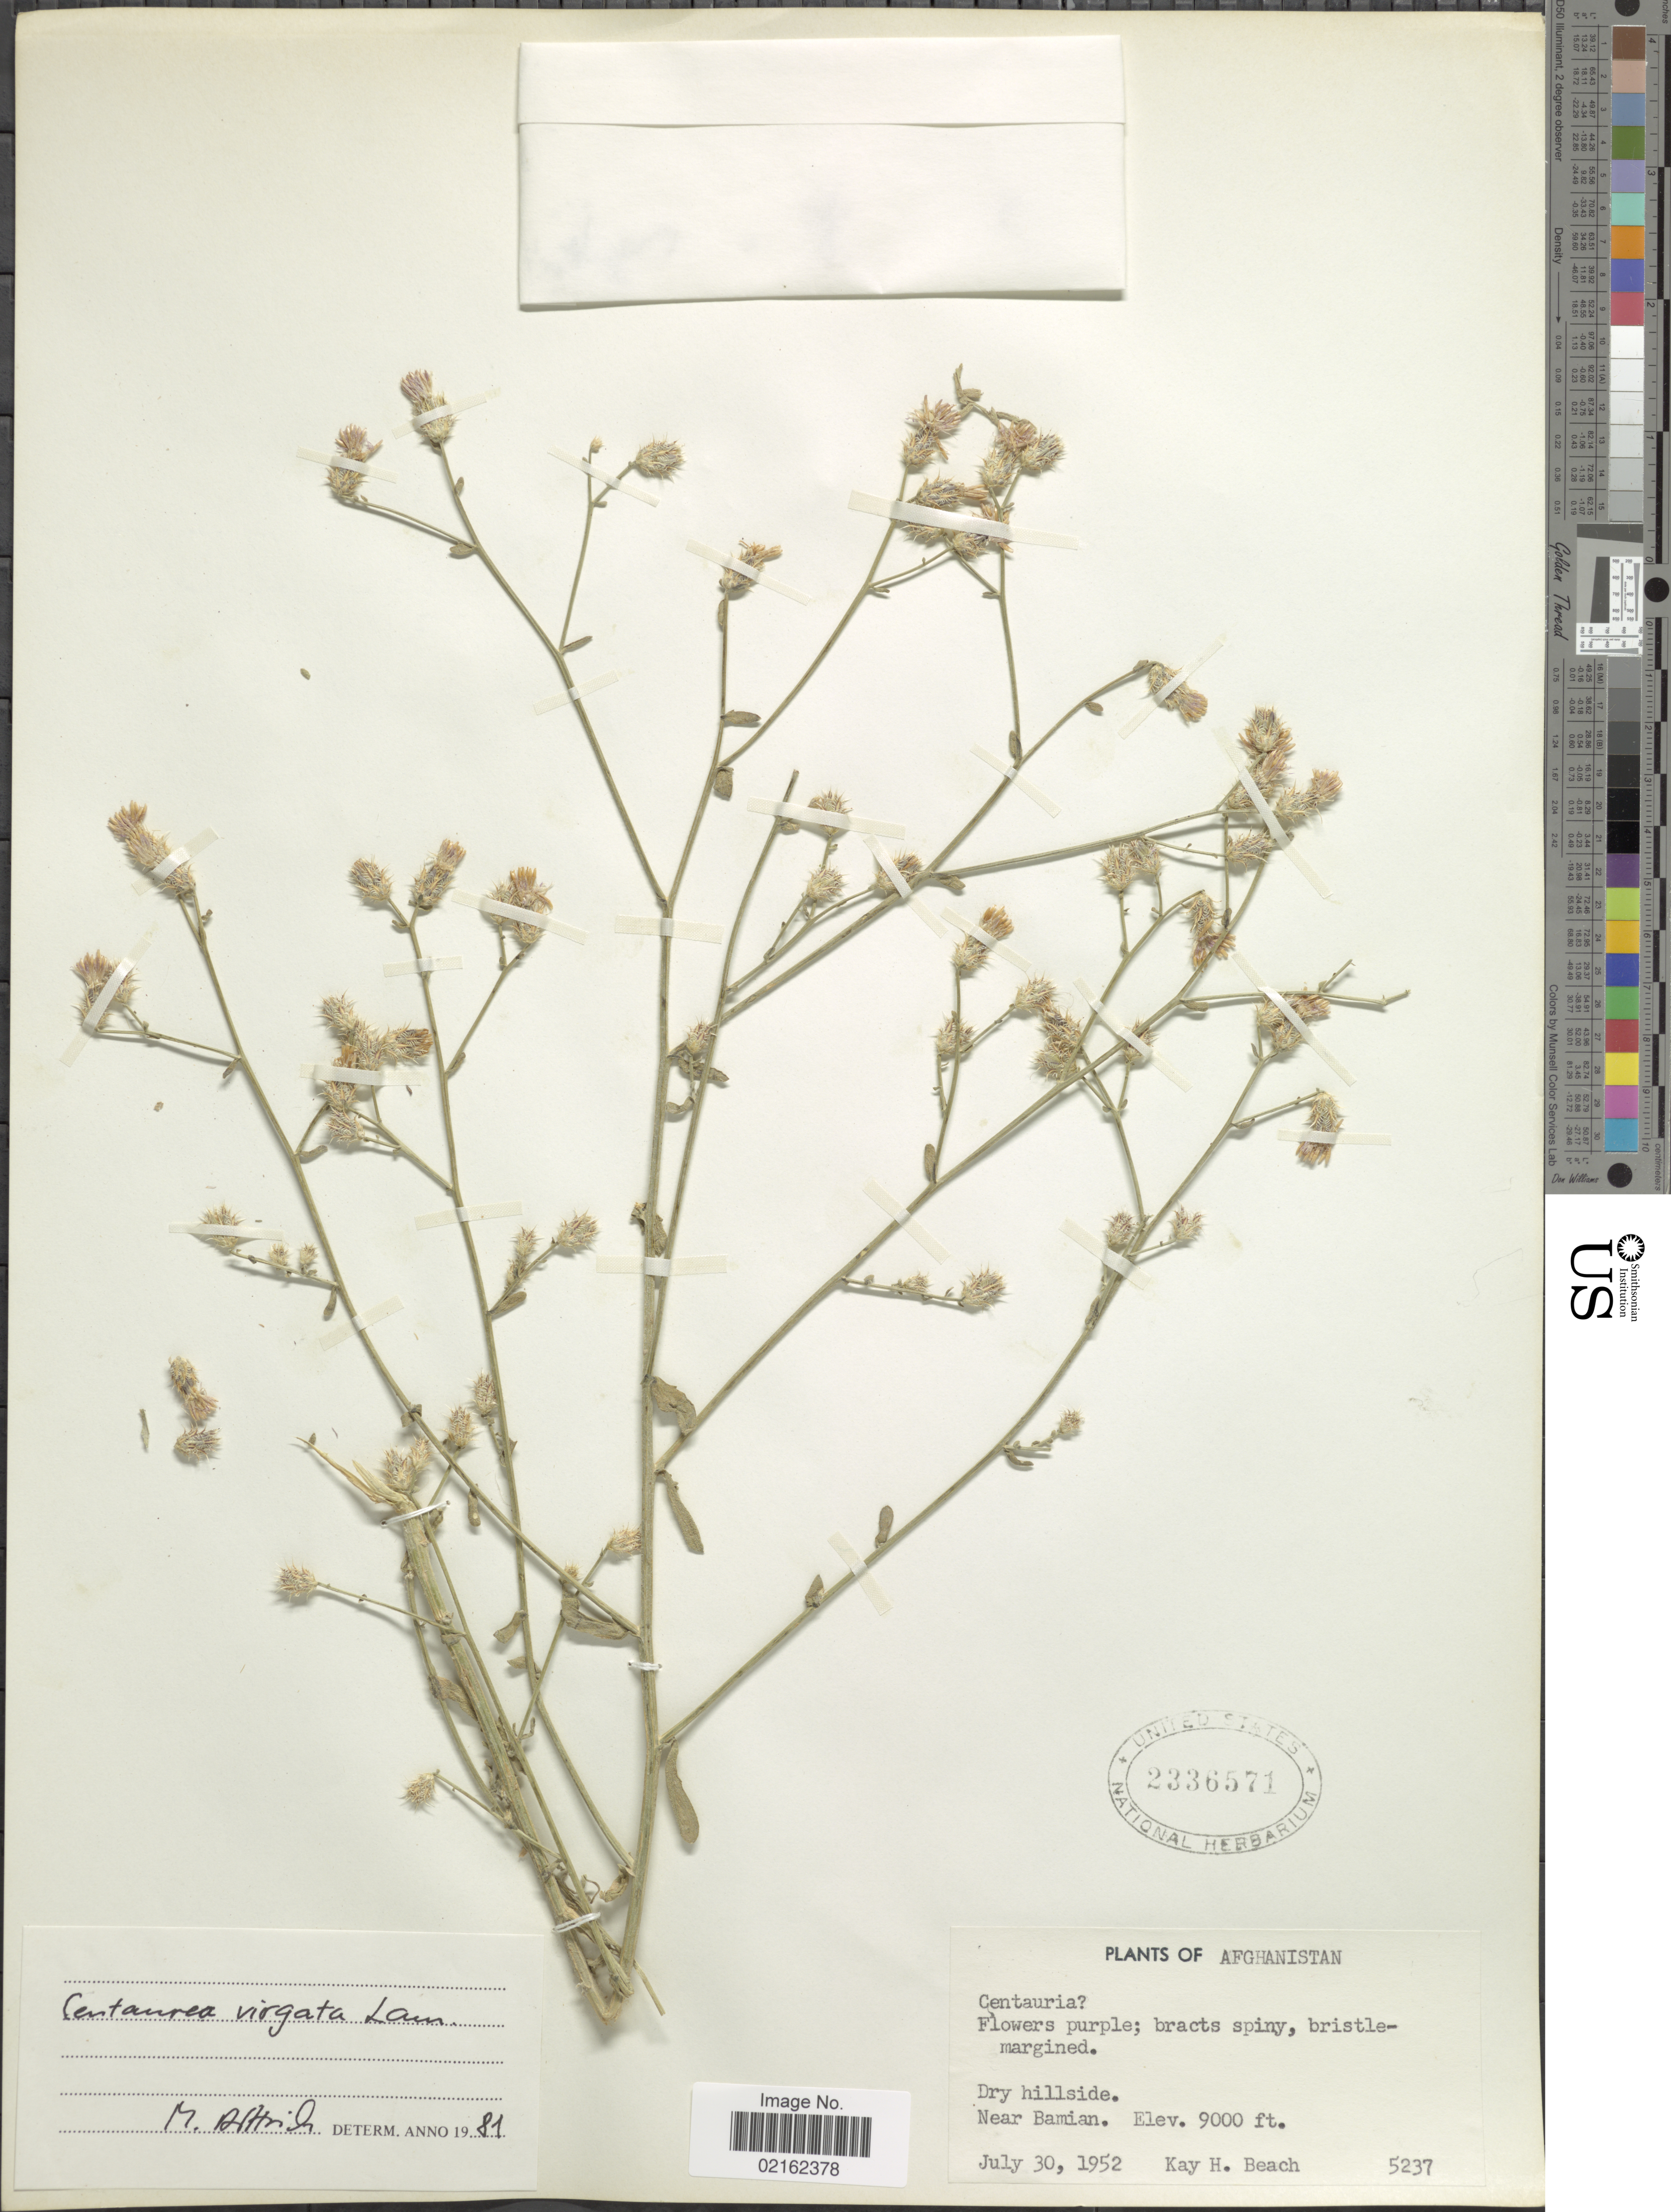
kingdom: Plantae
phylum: Tracheophyta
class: Magnoliopsida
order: Asterales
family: Asteraceae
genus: Centaurea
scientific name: Centaurea virgata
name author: Lam.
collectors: K. H. Beach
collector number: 5237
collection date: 1952-07-30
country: Afghanistan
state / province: Bamian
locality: Near Bamian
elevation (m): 2743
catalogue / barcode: US 2336571